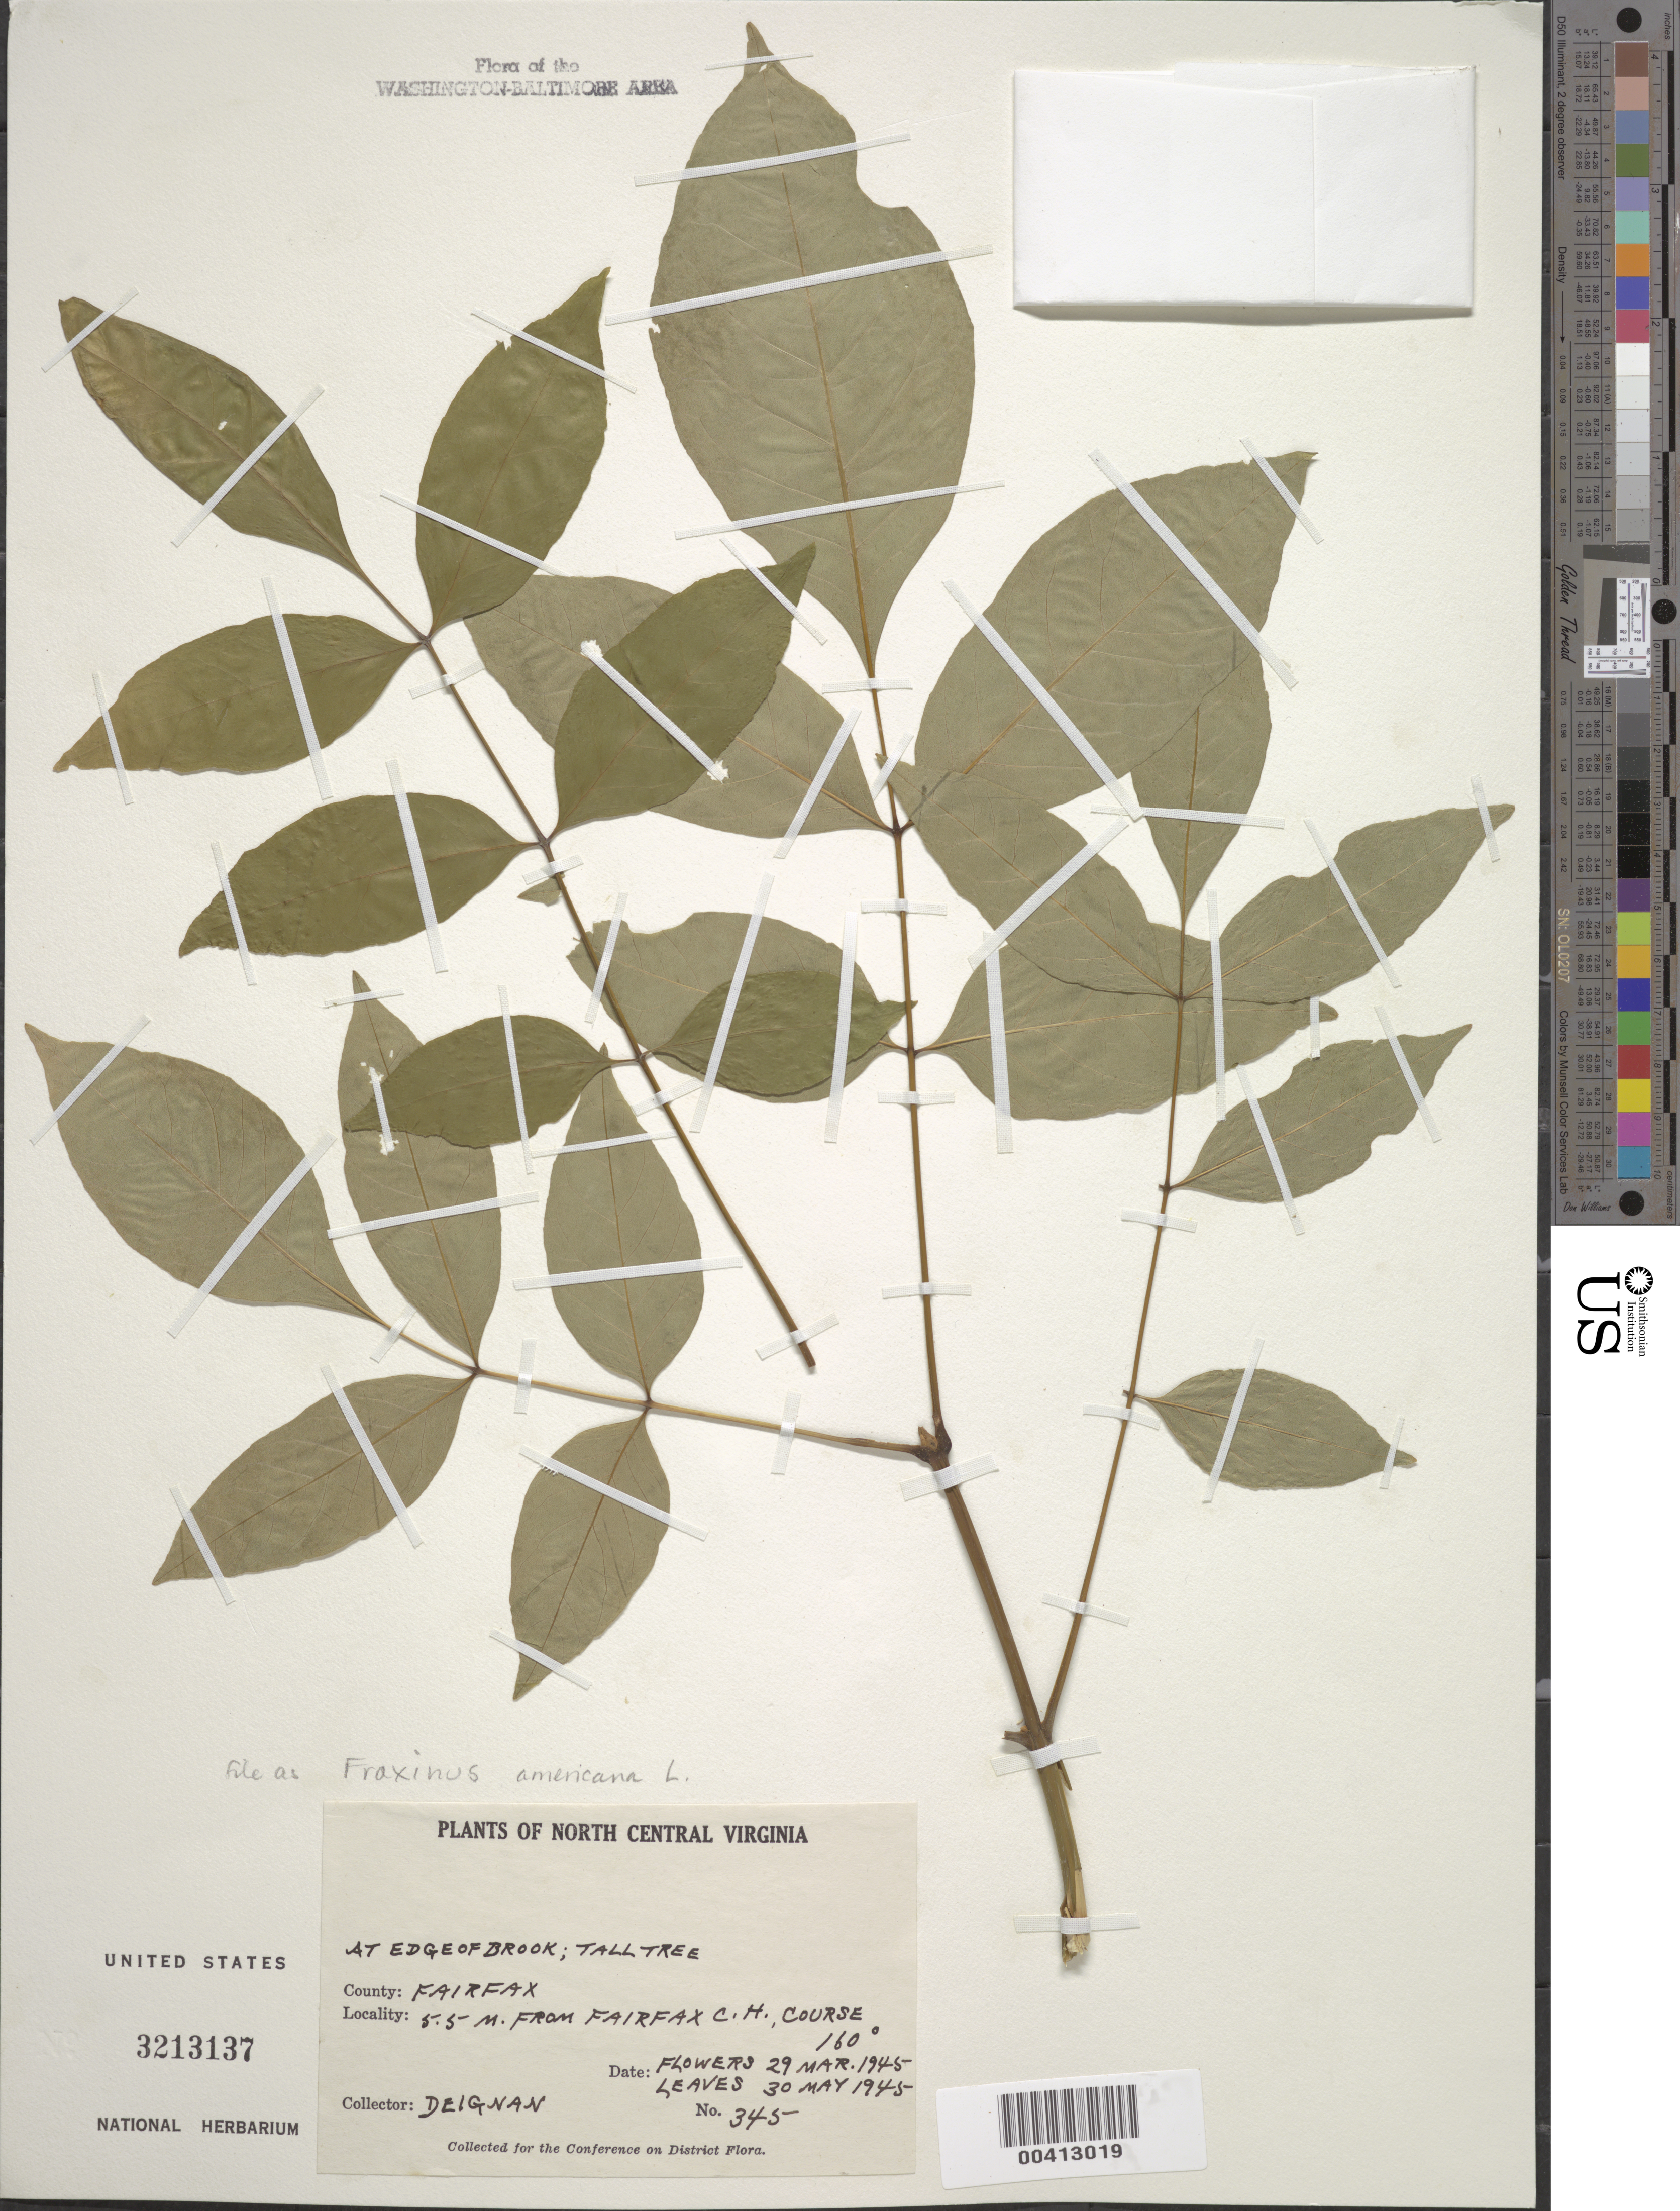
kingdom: Plantae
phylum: Tracheophyta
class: Magnoliopsida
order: Lamiales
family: Oleaceae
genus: Fraxinus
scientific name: Fraxinus americana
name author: L.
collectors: H. Deignan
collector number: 345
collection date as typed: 29 Mar 1945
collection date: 1945-03-29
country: United States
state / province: Virginia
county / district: Fairfax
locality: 5.5 Mi from Fairfax County Courthouse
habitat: At edge of brook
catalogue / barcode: US 3213137